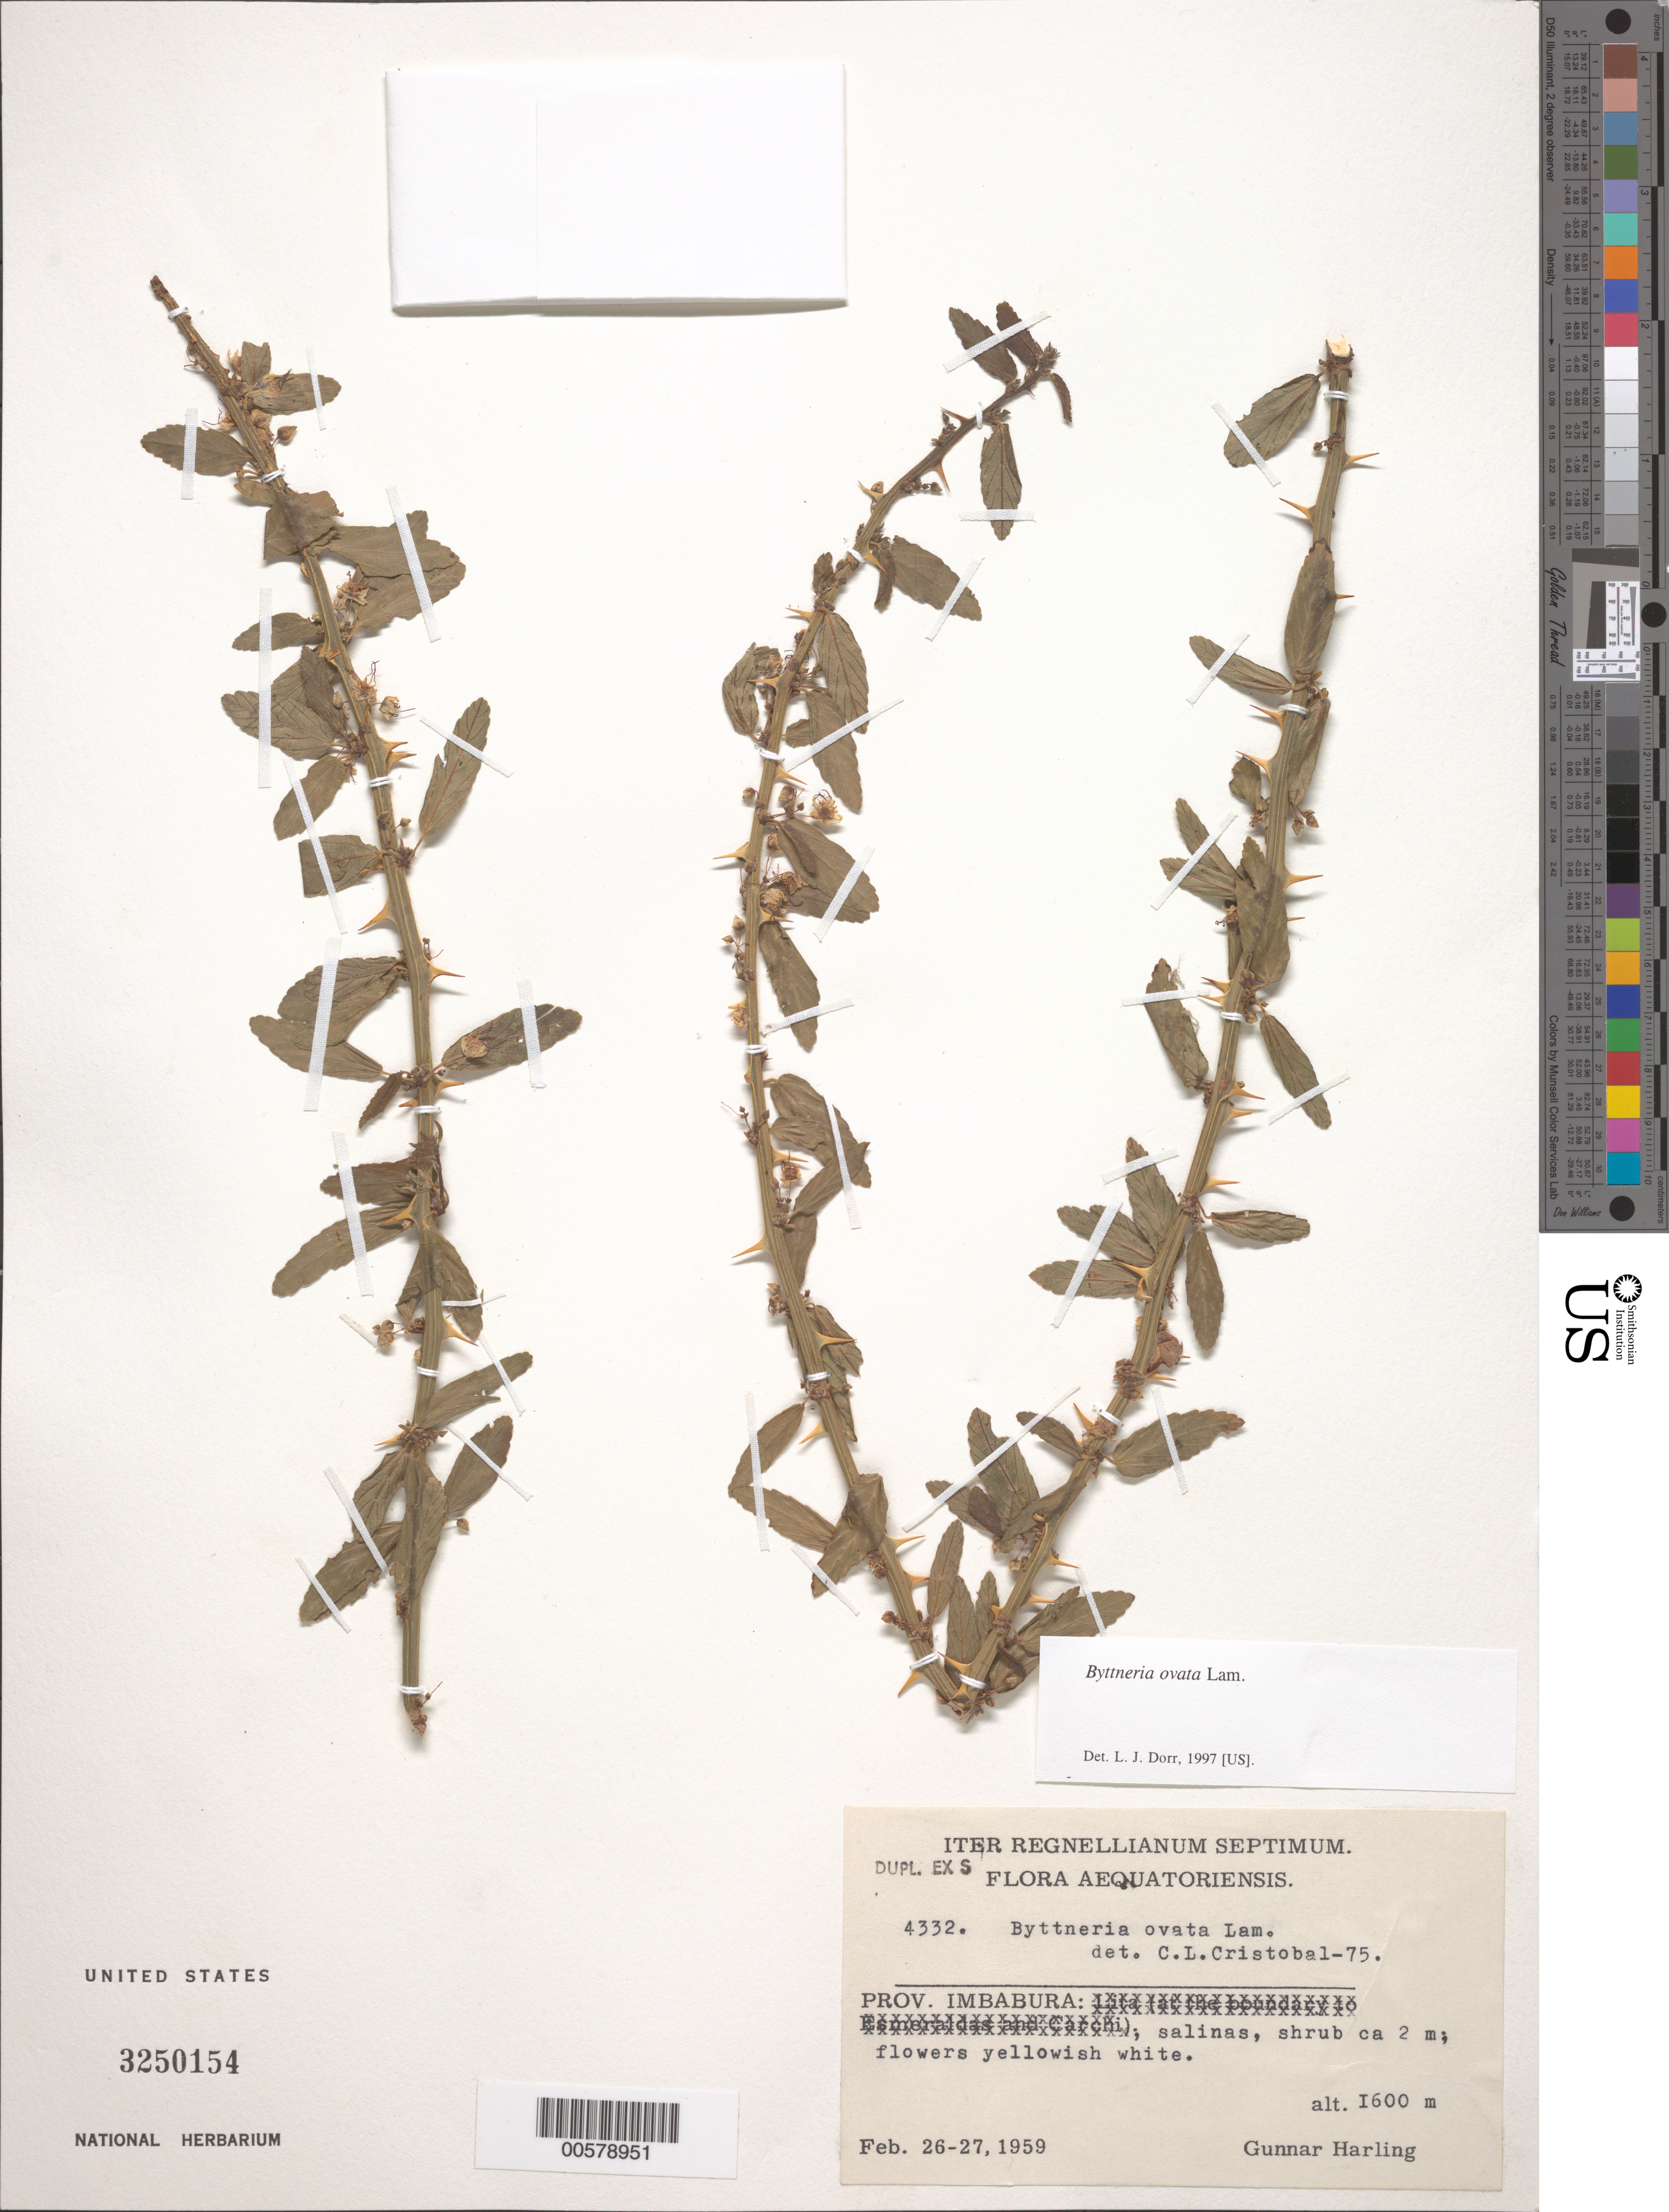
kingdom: Plantae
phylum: Tracheophyta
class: Magnoliopsida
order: Malvales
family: Malvaceae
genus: Byttneria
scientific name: Byttneria ovata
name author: Lam.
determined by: Cristóbal, C. L.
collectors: G. Harling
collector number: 4332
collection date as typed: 26 Feb 1959 to 27 Feb 1959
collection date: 1959-02-26/1959-02-27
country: Ecuador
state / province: Imbabura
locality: Salinas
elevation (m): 1600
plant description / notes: NY, S, US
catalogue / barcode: US 3250154